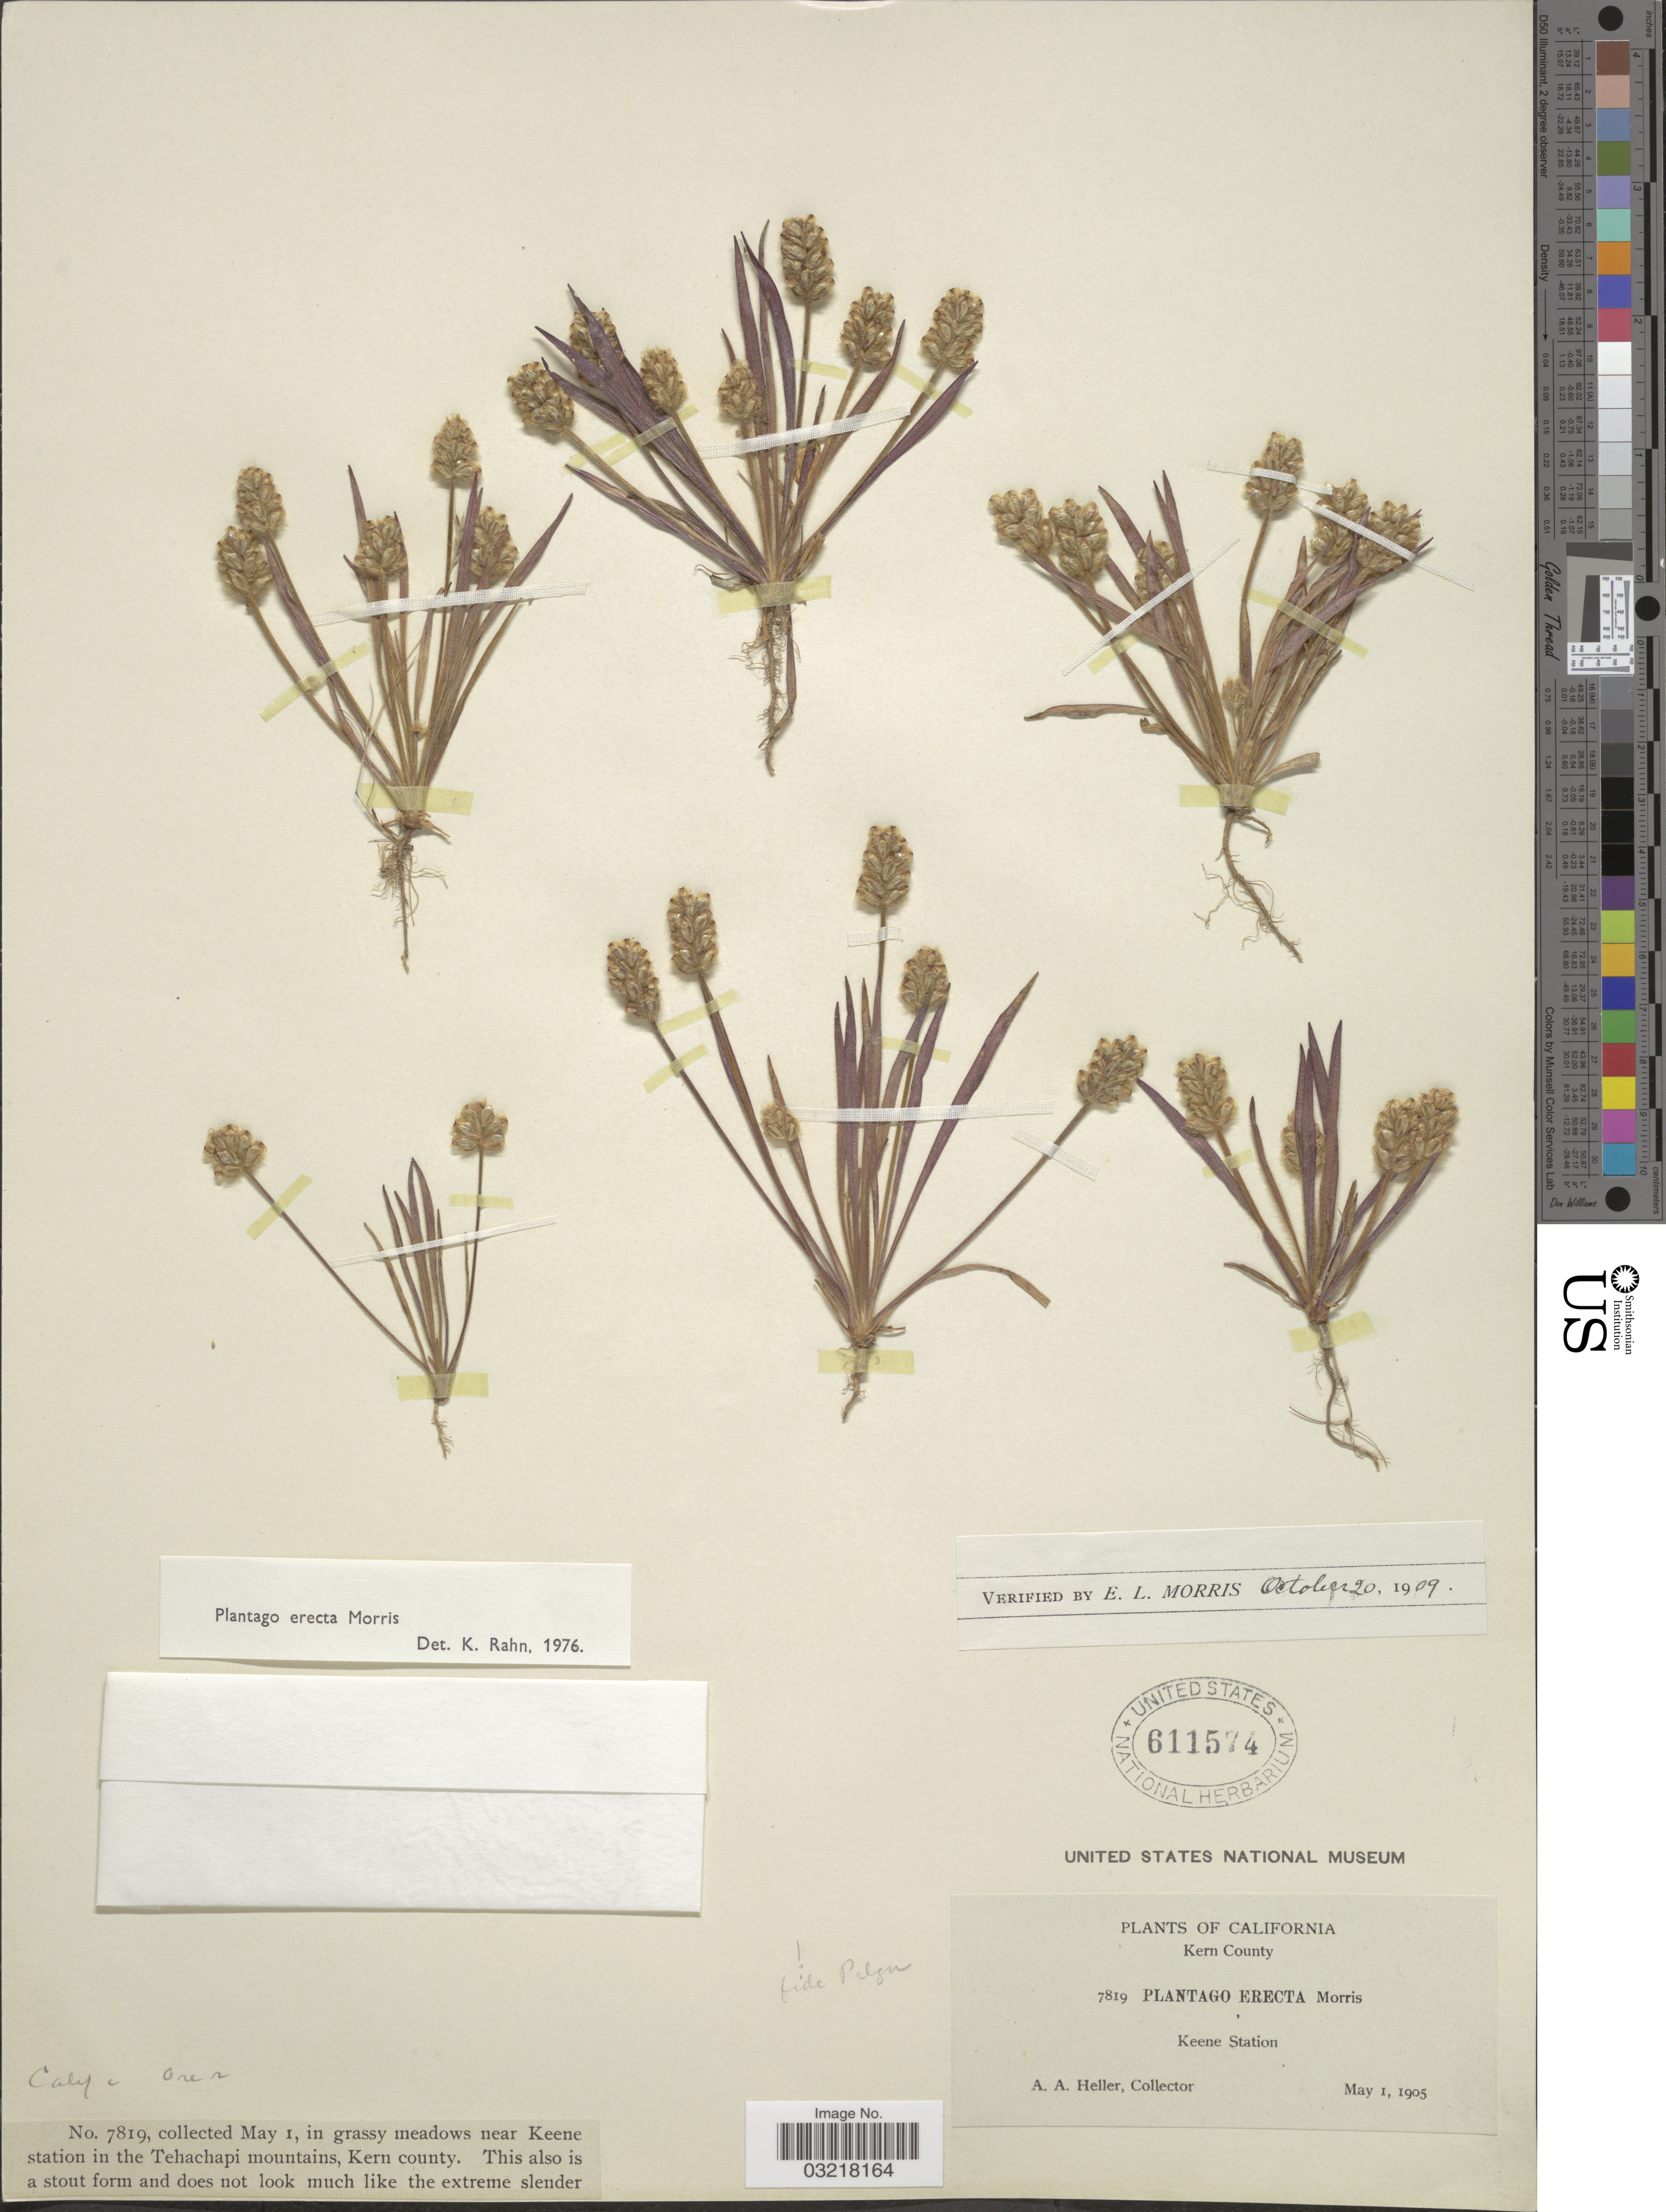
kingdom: Plantae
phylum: Tracheophyta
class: Magnoliopsida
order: Lamiales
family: Plantaginaceae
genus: Plantago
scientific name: Plantago erecta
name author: Morris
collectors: A. A. Heller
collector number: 7819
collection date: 1905-05-01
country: United States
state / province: California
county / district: Kern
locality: Kern County. Keene Station. Near Keene station in Tehachapi mountains, Kern County.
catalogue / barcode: US 611574